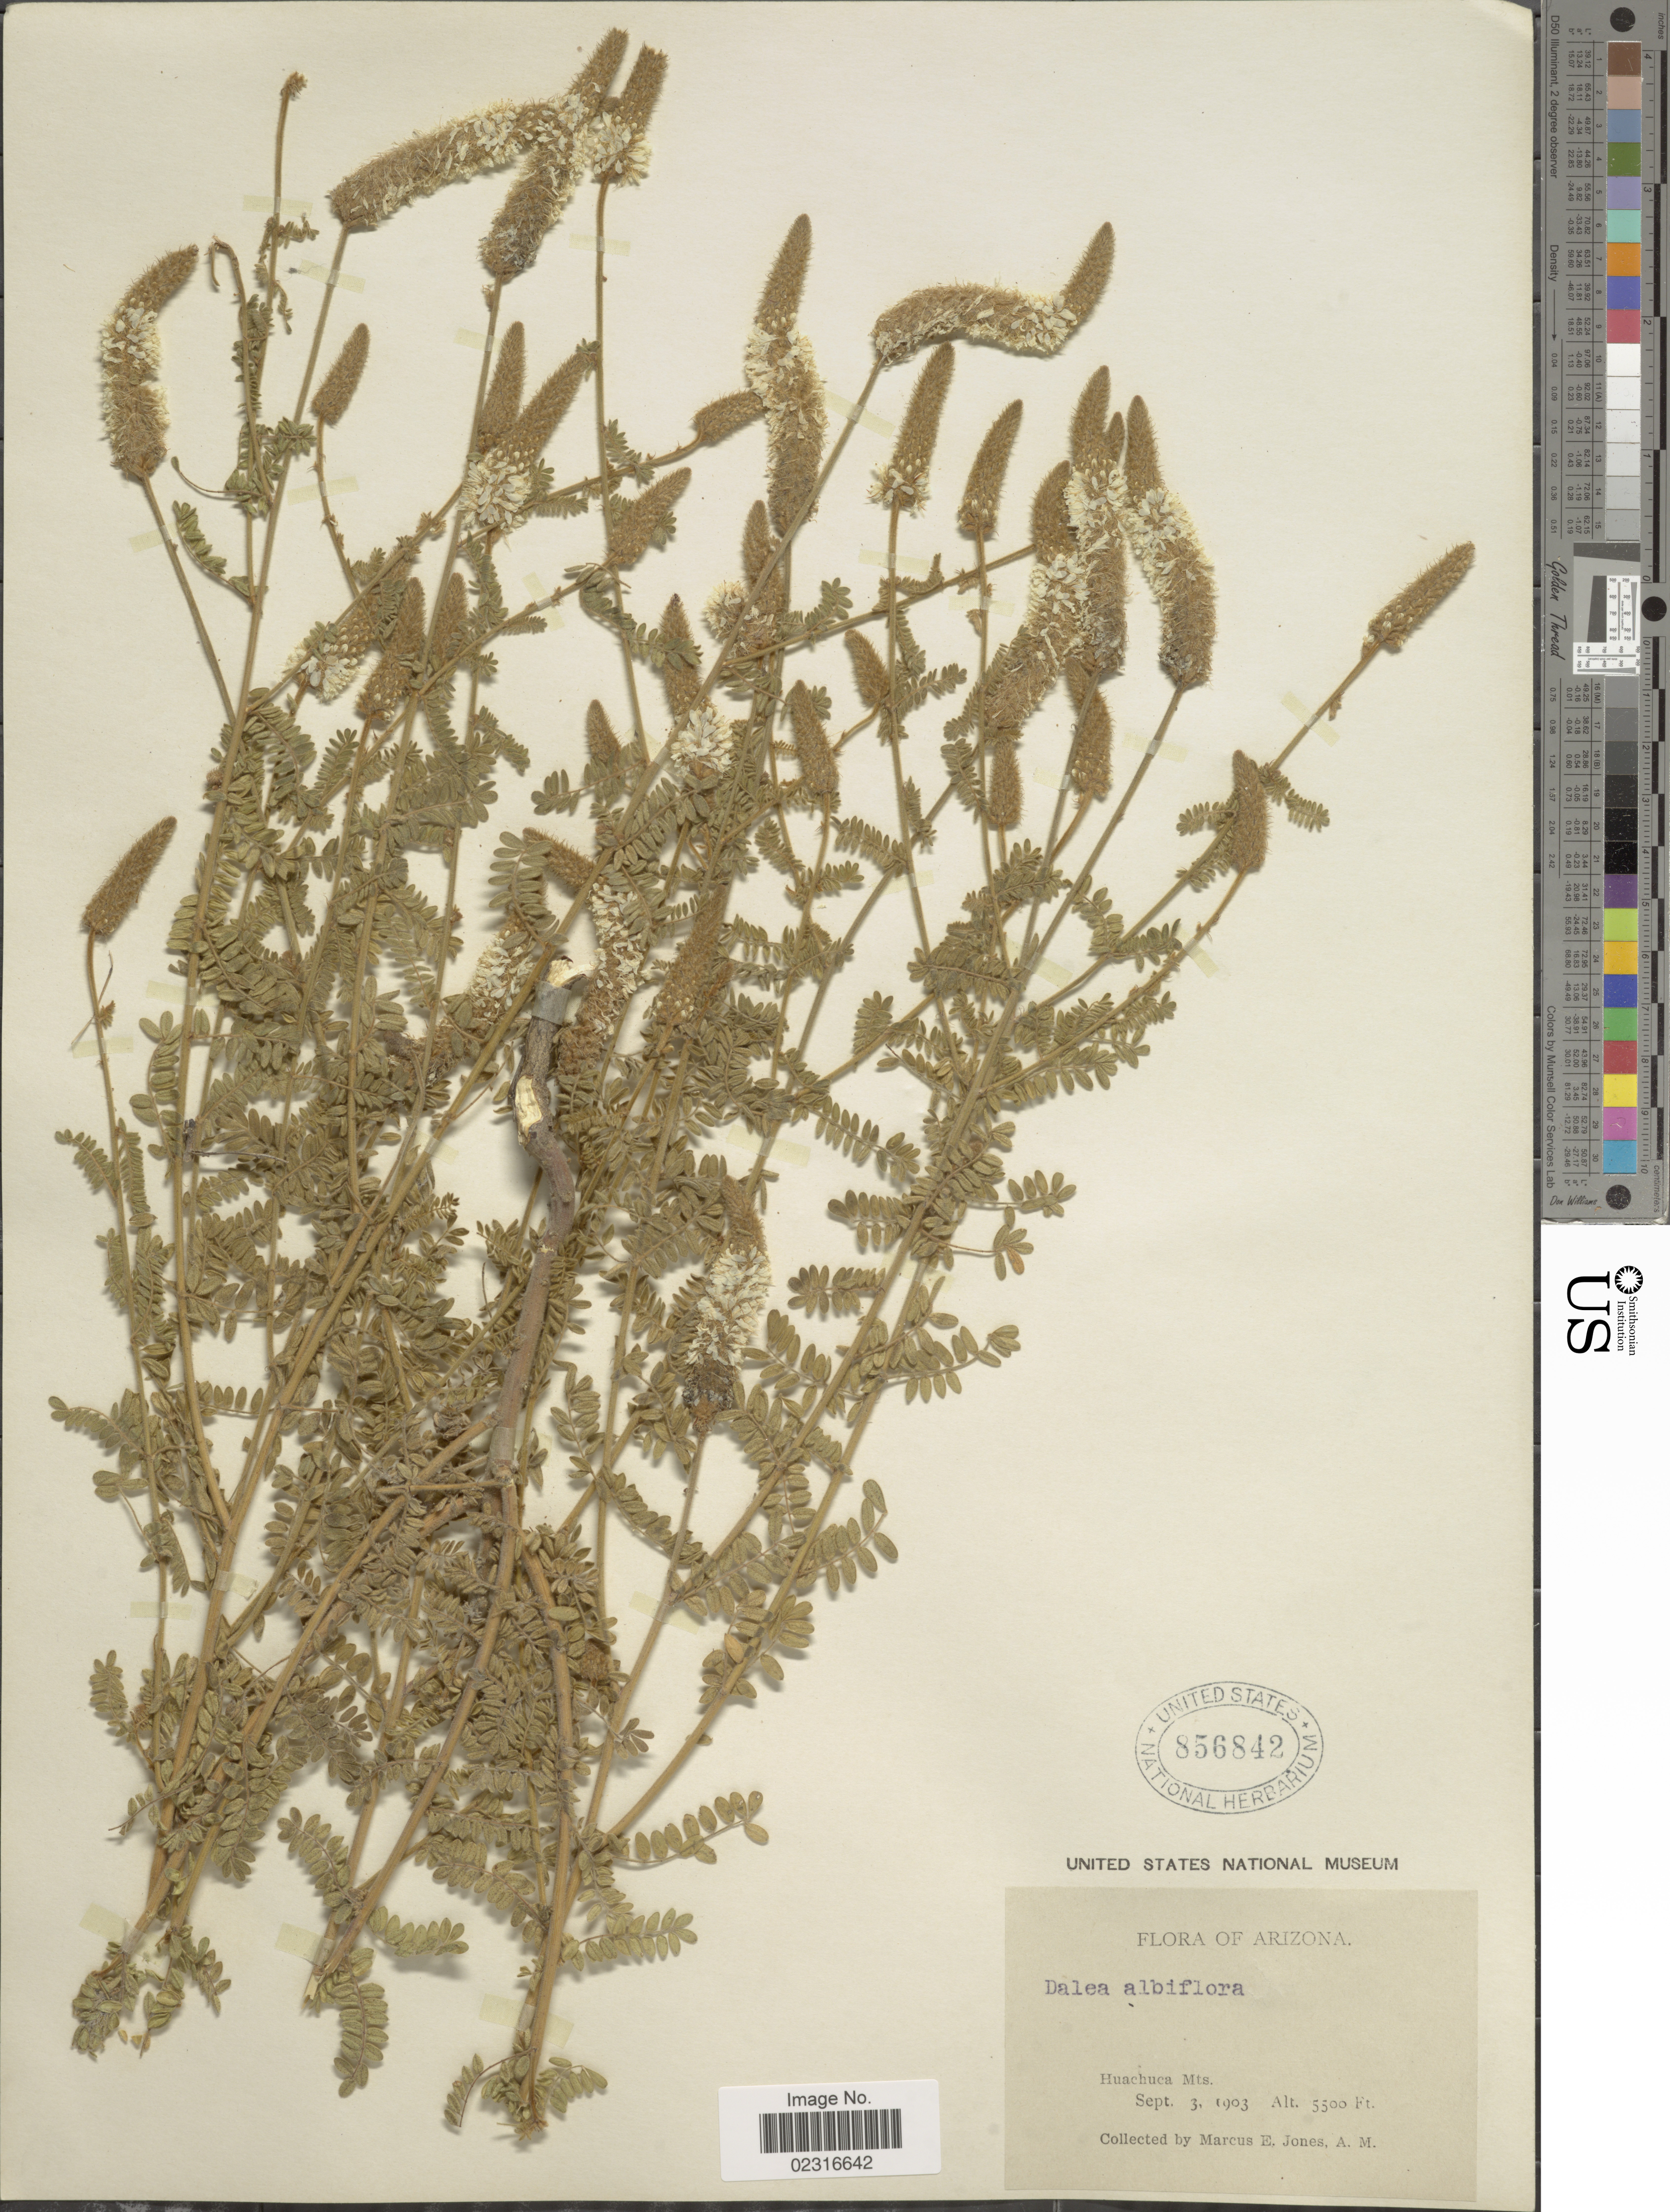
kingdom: Plantae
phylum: Tracheophyta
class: Magnoliopsida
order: Fabales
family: Fabaceae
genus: Dalea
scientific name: Dalea albiflora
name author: A. Gray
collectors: M. E. Jones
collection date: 1903-09-03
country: United States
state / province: Arizona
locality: Huachuca Mts.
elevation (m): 1676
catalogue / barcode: US 856842